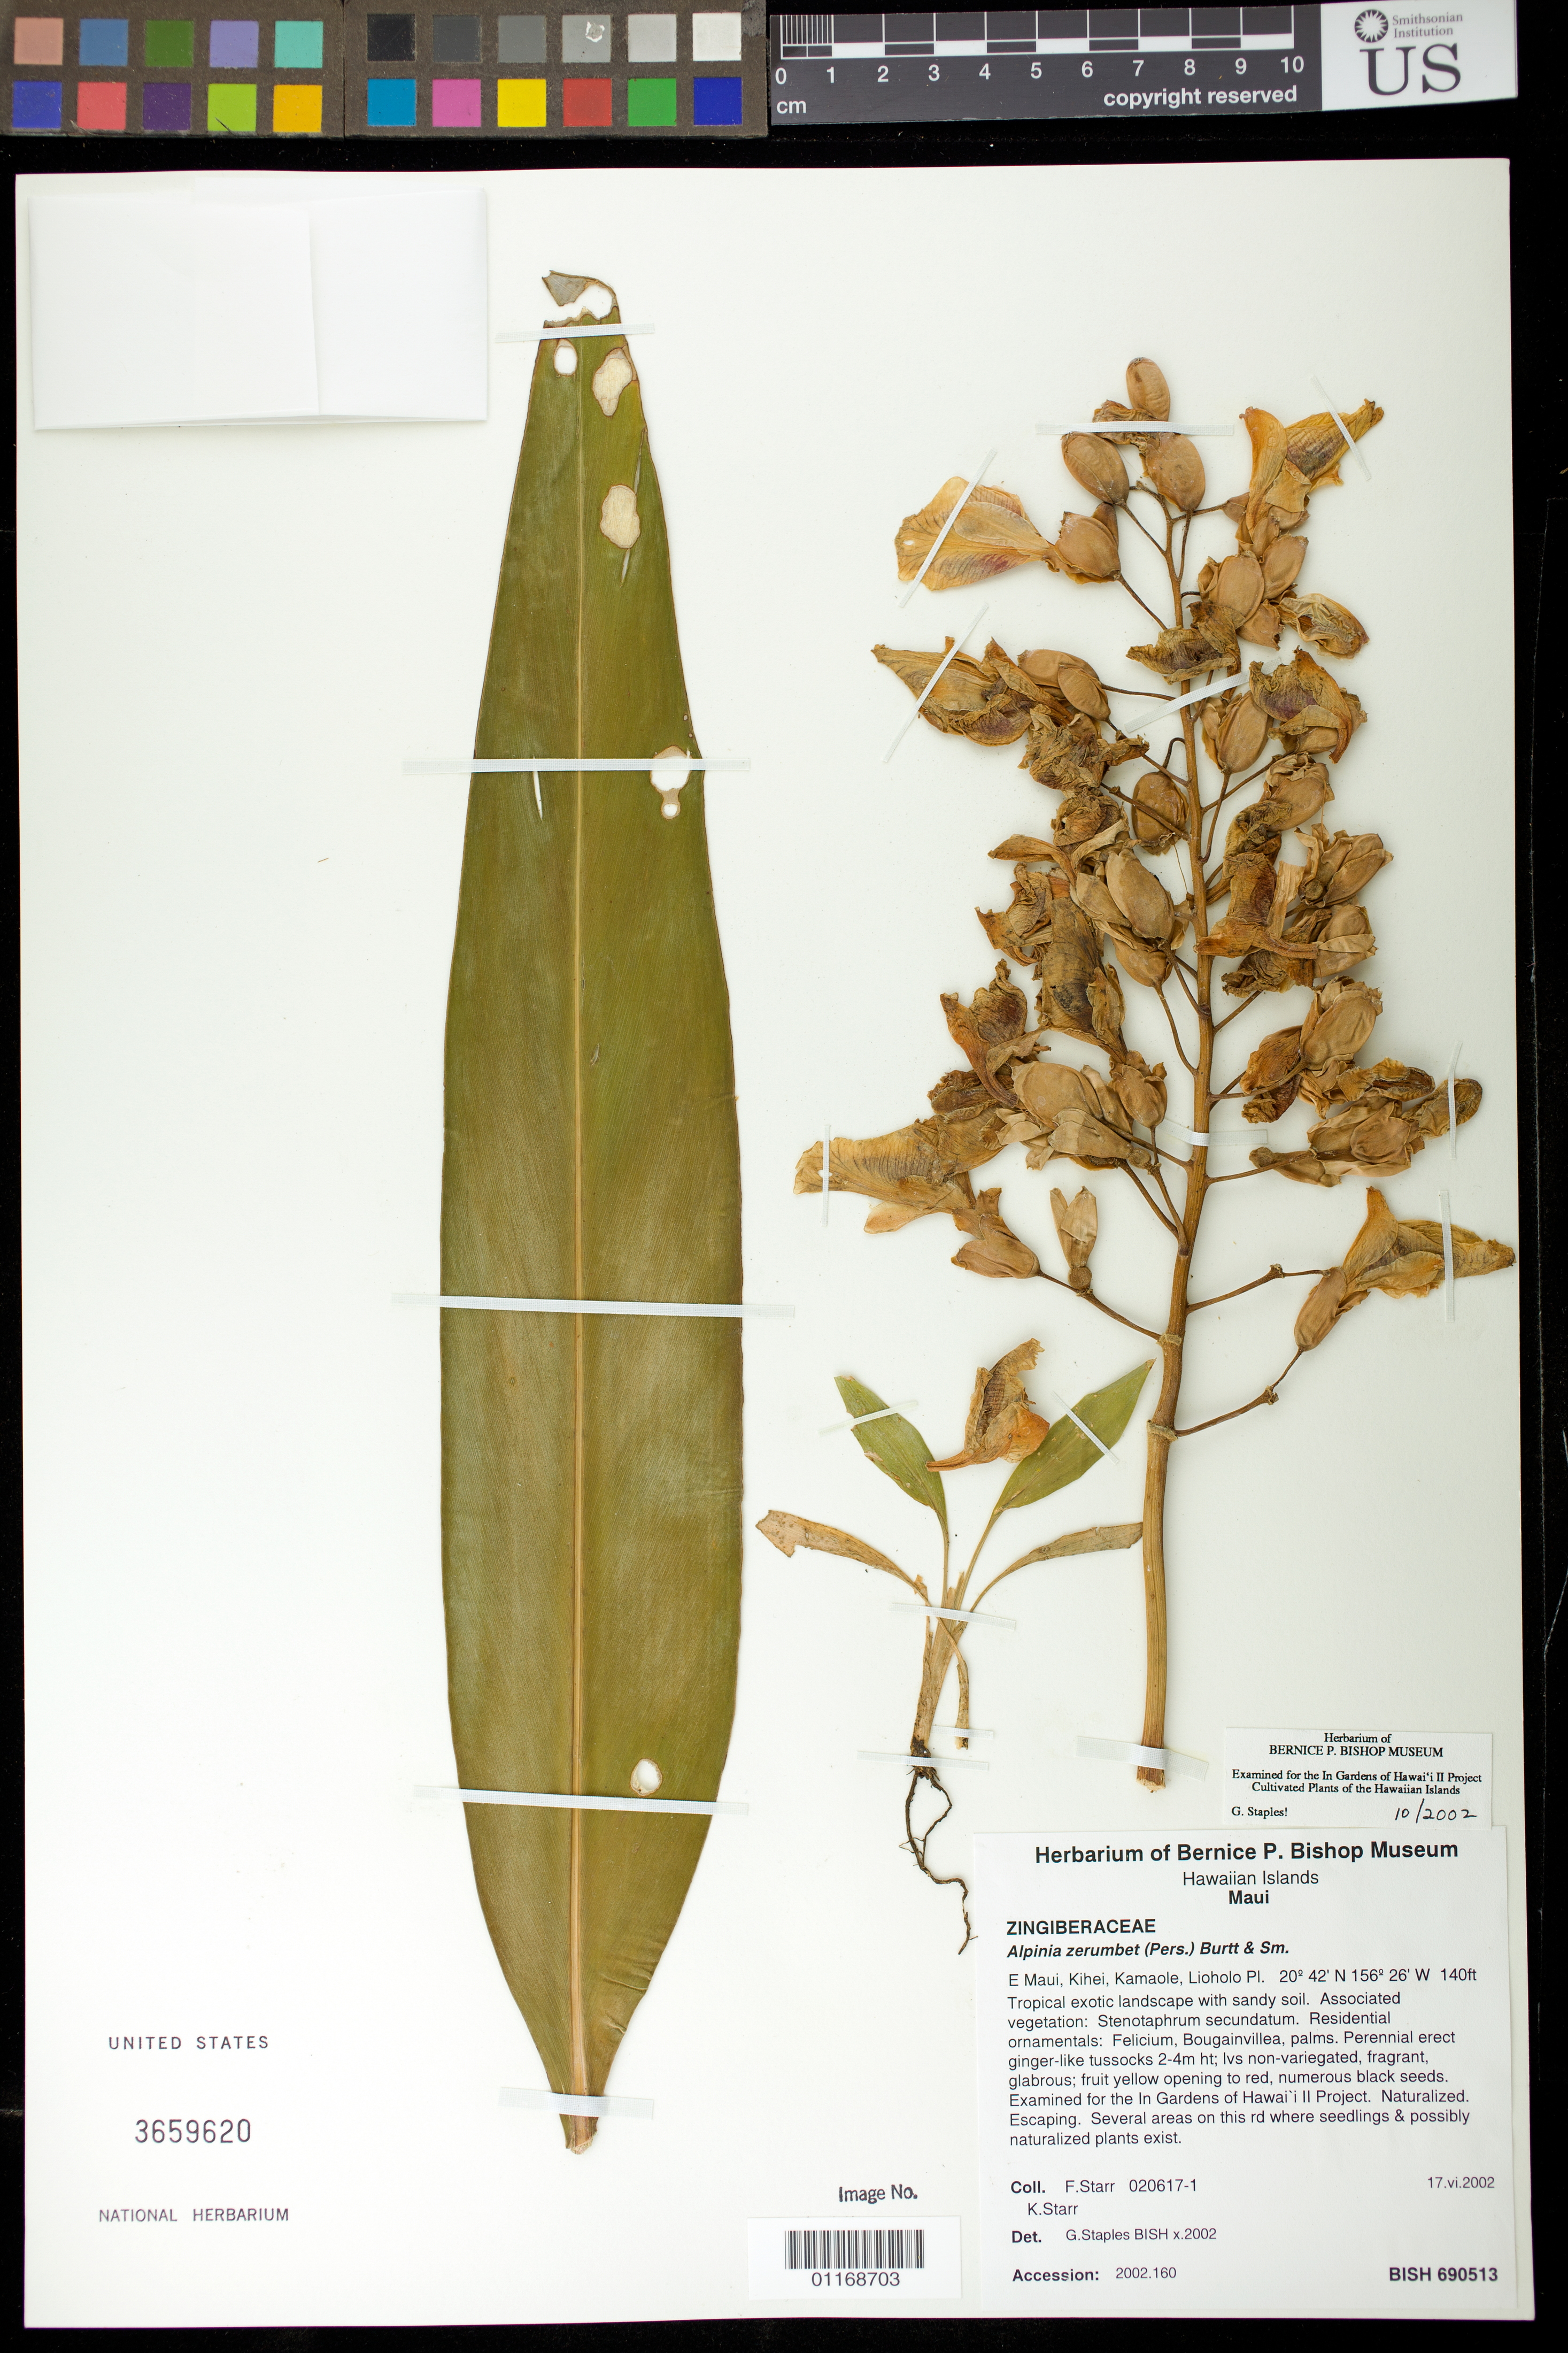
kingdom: Plantae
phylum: Tracheophyta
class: Liliopsida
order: Zingiberales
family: Zingiberaceae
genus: Alpinia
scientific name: Alpinia zerumbet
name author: (Pers.) B.L. Burtt & R.M. Sm.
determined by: Staples, G. W.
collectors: F. Starr & K. Starr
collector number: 020617-1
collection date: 2002-06-17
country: United States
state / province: Hawaii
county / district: Maui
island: Maui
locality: E. Maui, Kihei, Kamaole, Lioholo Pl.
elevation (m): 43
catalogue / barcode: US 3659620